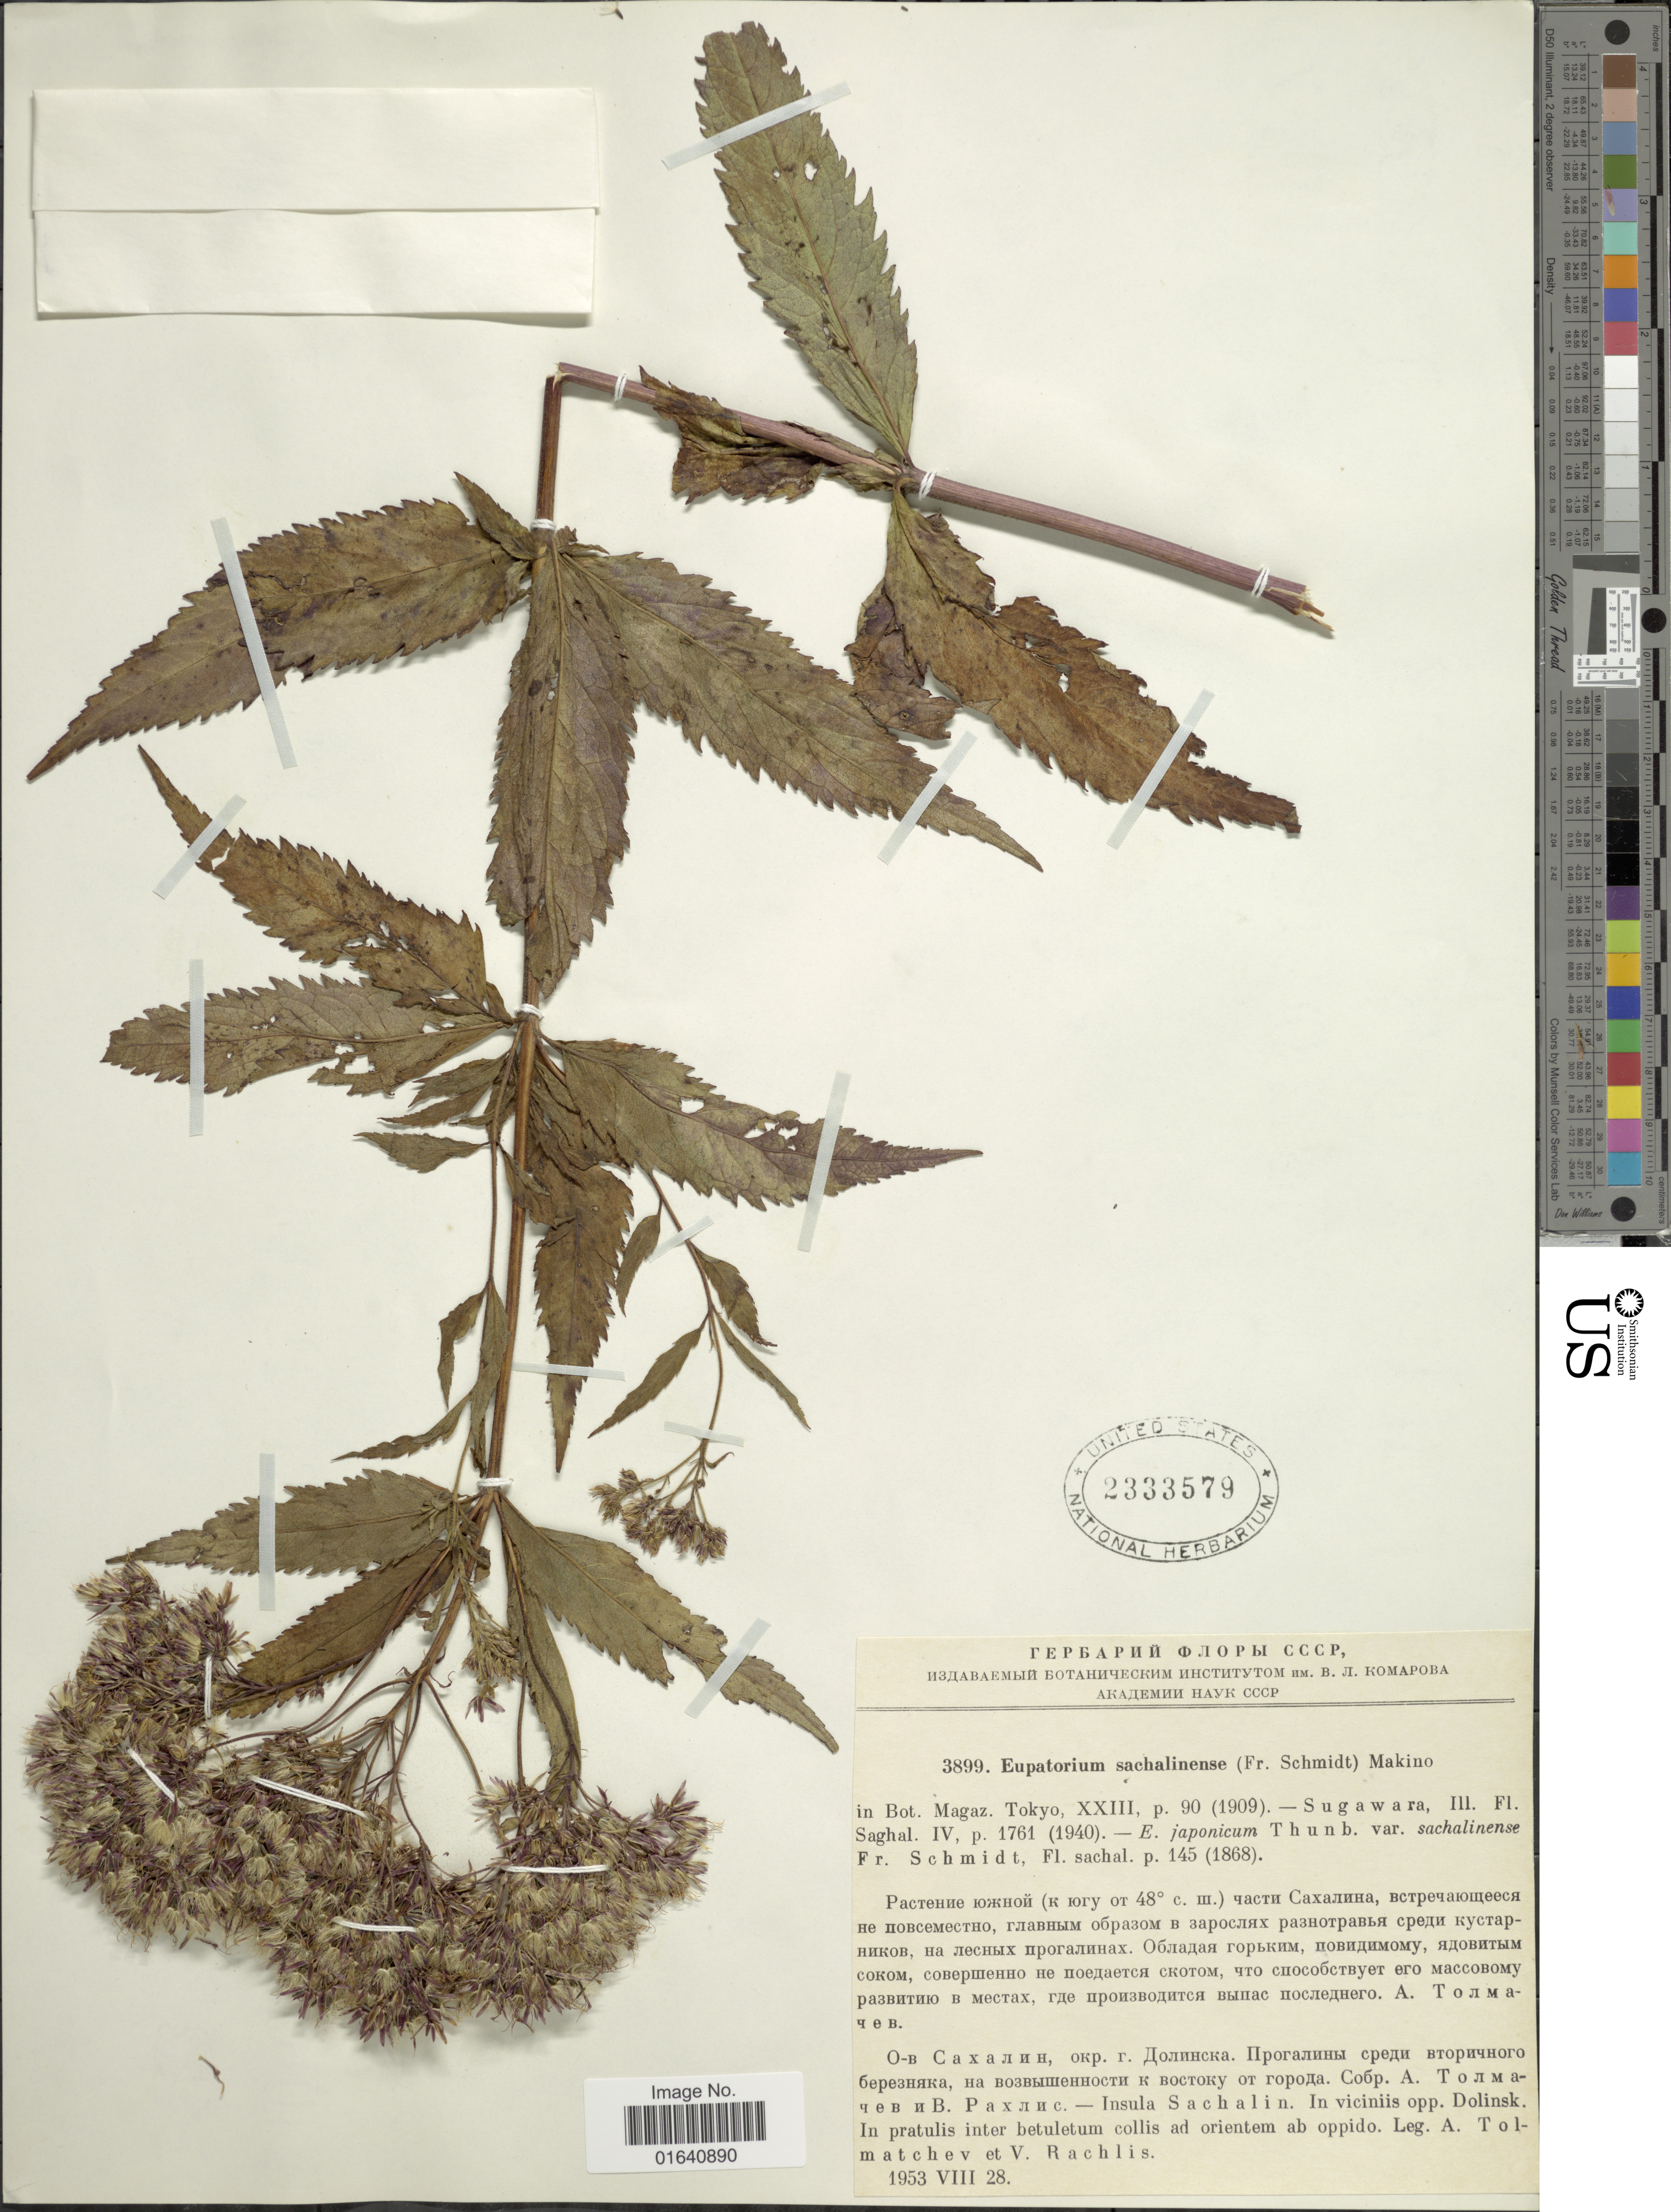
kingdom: Plantae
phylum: Tracheophyta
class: Magnoliopsida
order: Asterales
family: Asteraceae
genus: Eupatorium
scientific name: Eupatorium sachalinense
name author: (F. Schmidt) Makino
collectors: A. Tolmatchev & V. Rachlis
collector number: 3899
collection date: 1953-08-28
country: Russian Federation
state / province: Sakhalin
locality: Insula Sachalin. In viciniis opp. Dolinsk. In pratus inter betuletum collis d orientem ab oppido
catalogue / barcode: US 2333579